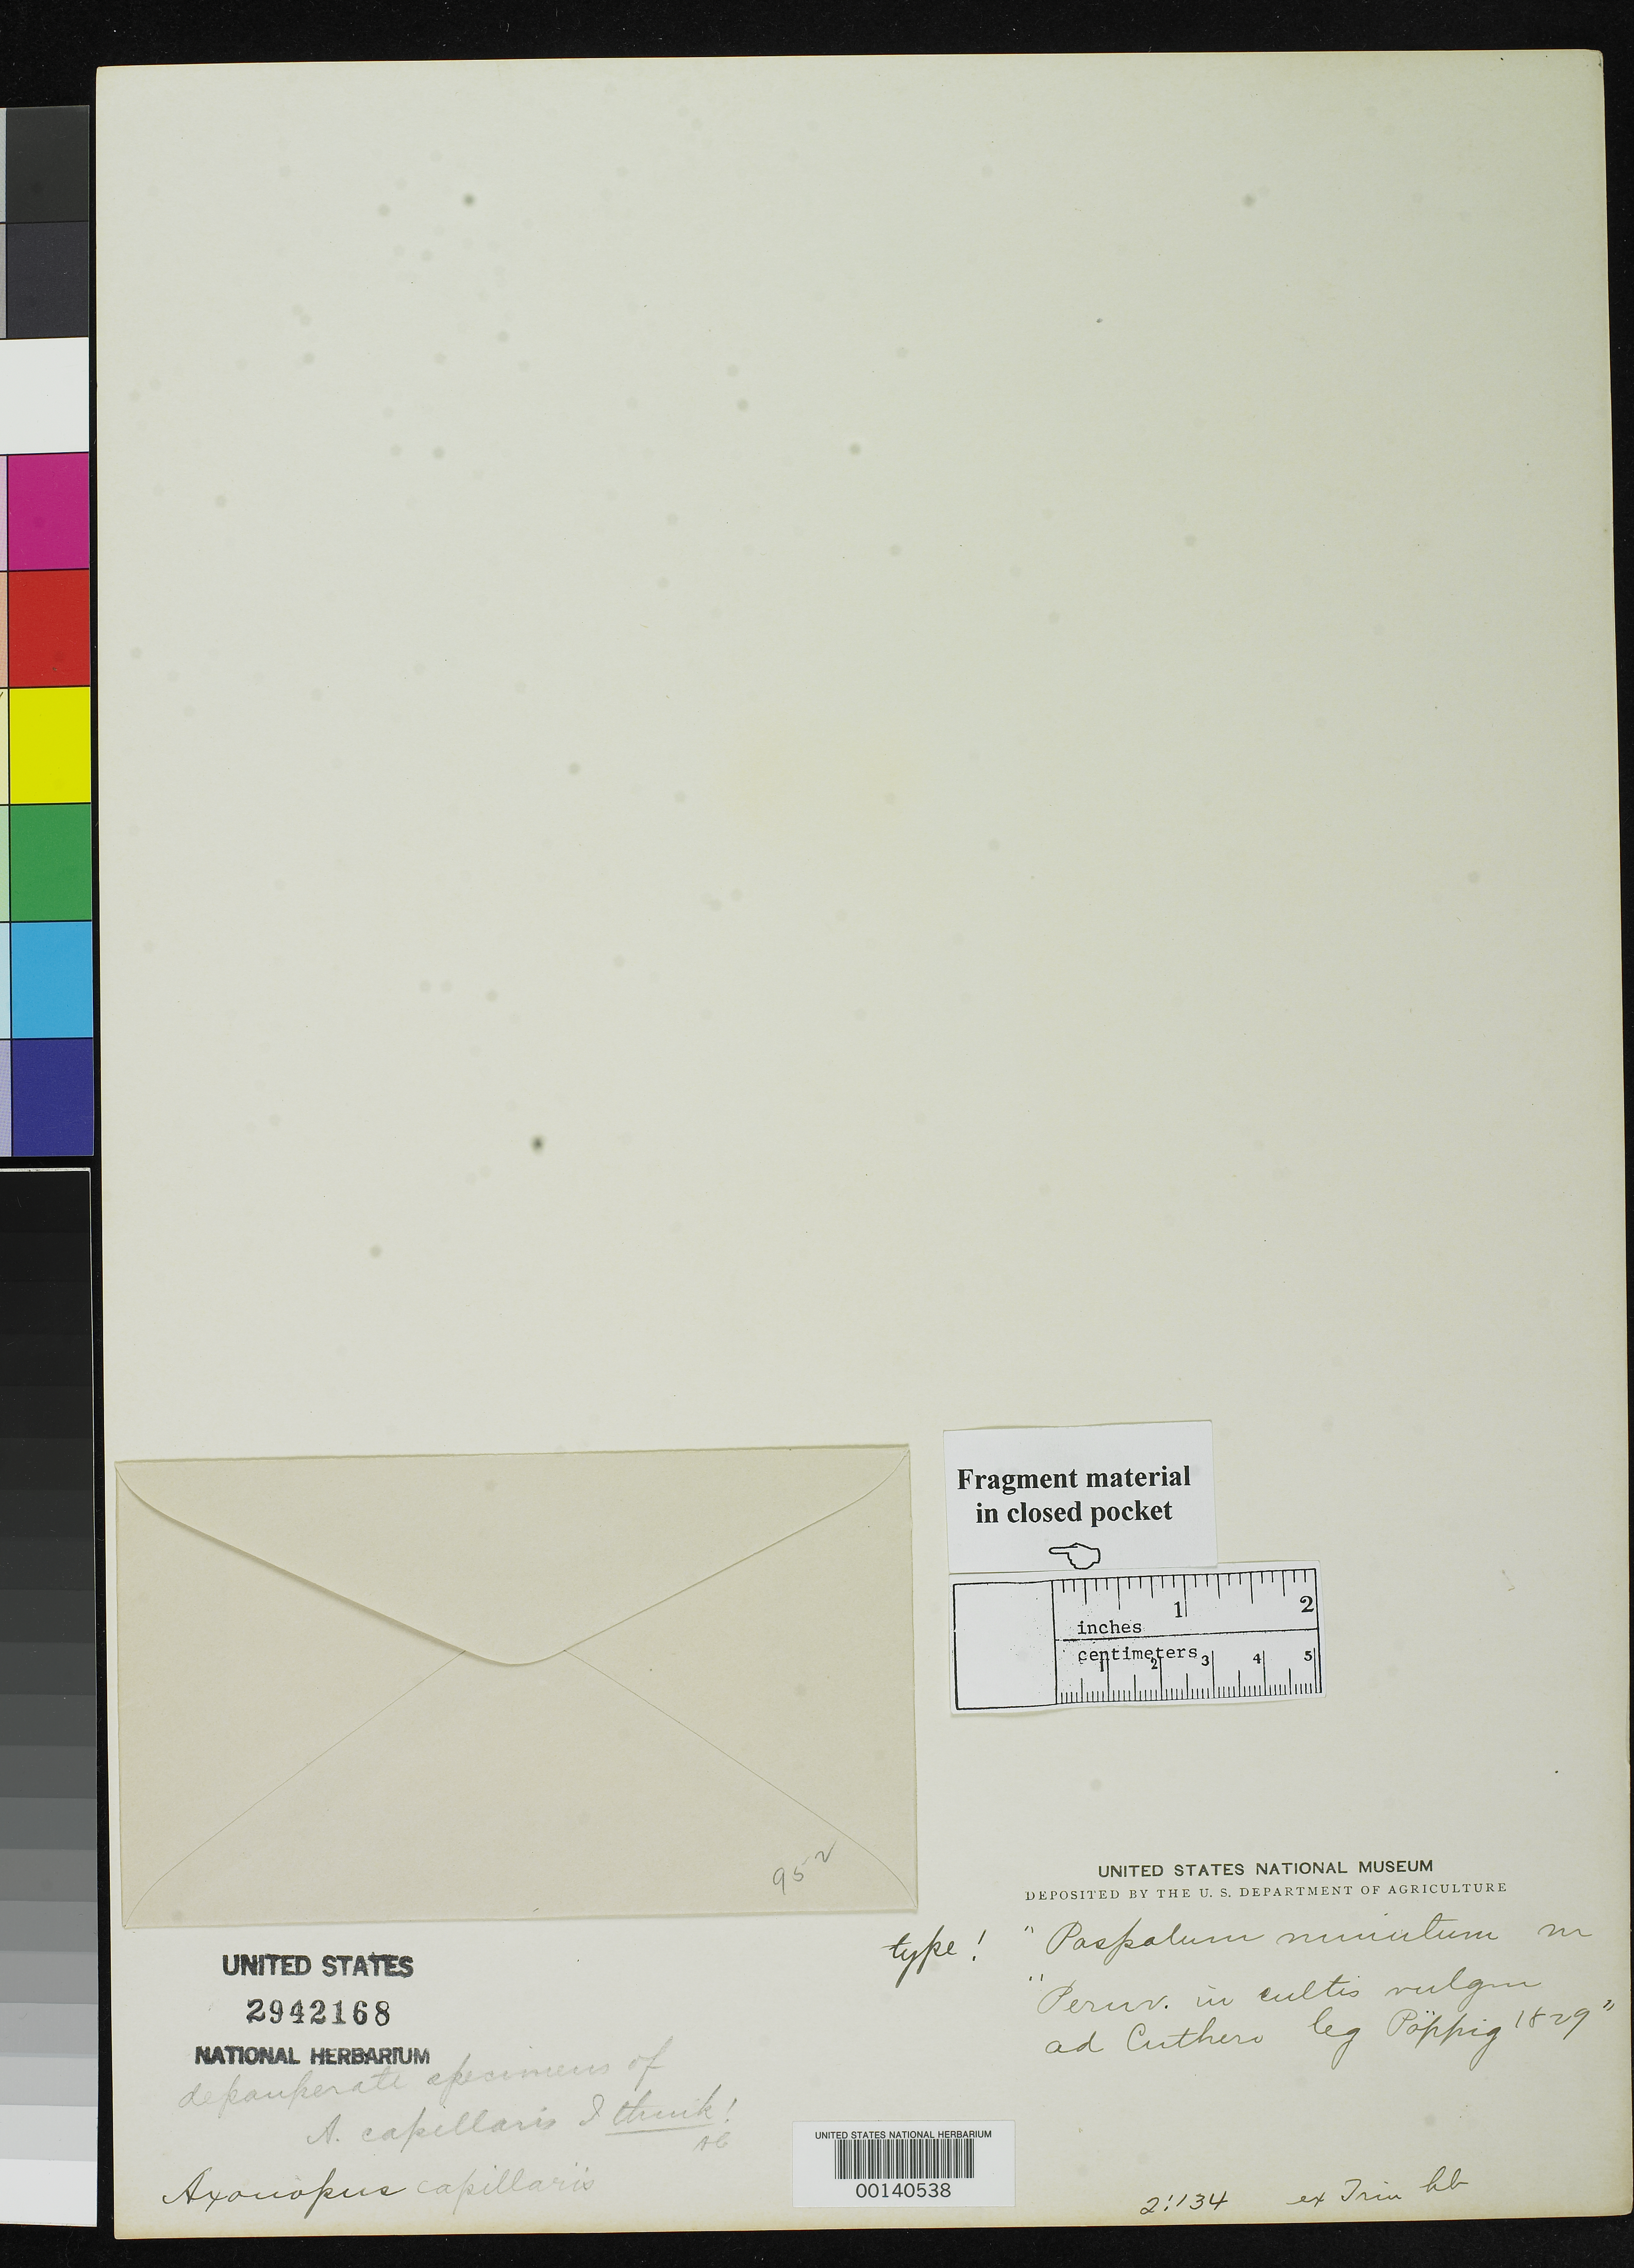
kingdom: Plantae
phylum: Tracheophyta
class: Liliopsida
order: Poales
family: Poaceae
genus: Paspalum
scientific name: Paspalum minutum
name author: Trin.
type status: Type Fragment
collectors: E. F. Poeppig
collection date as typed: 1829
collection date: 1829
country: Peru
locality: Cuthero [?]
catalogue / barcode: US 2942168